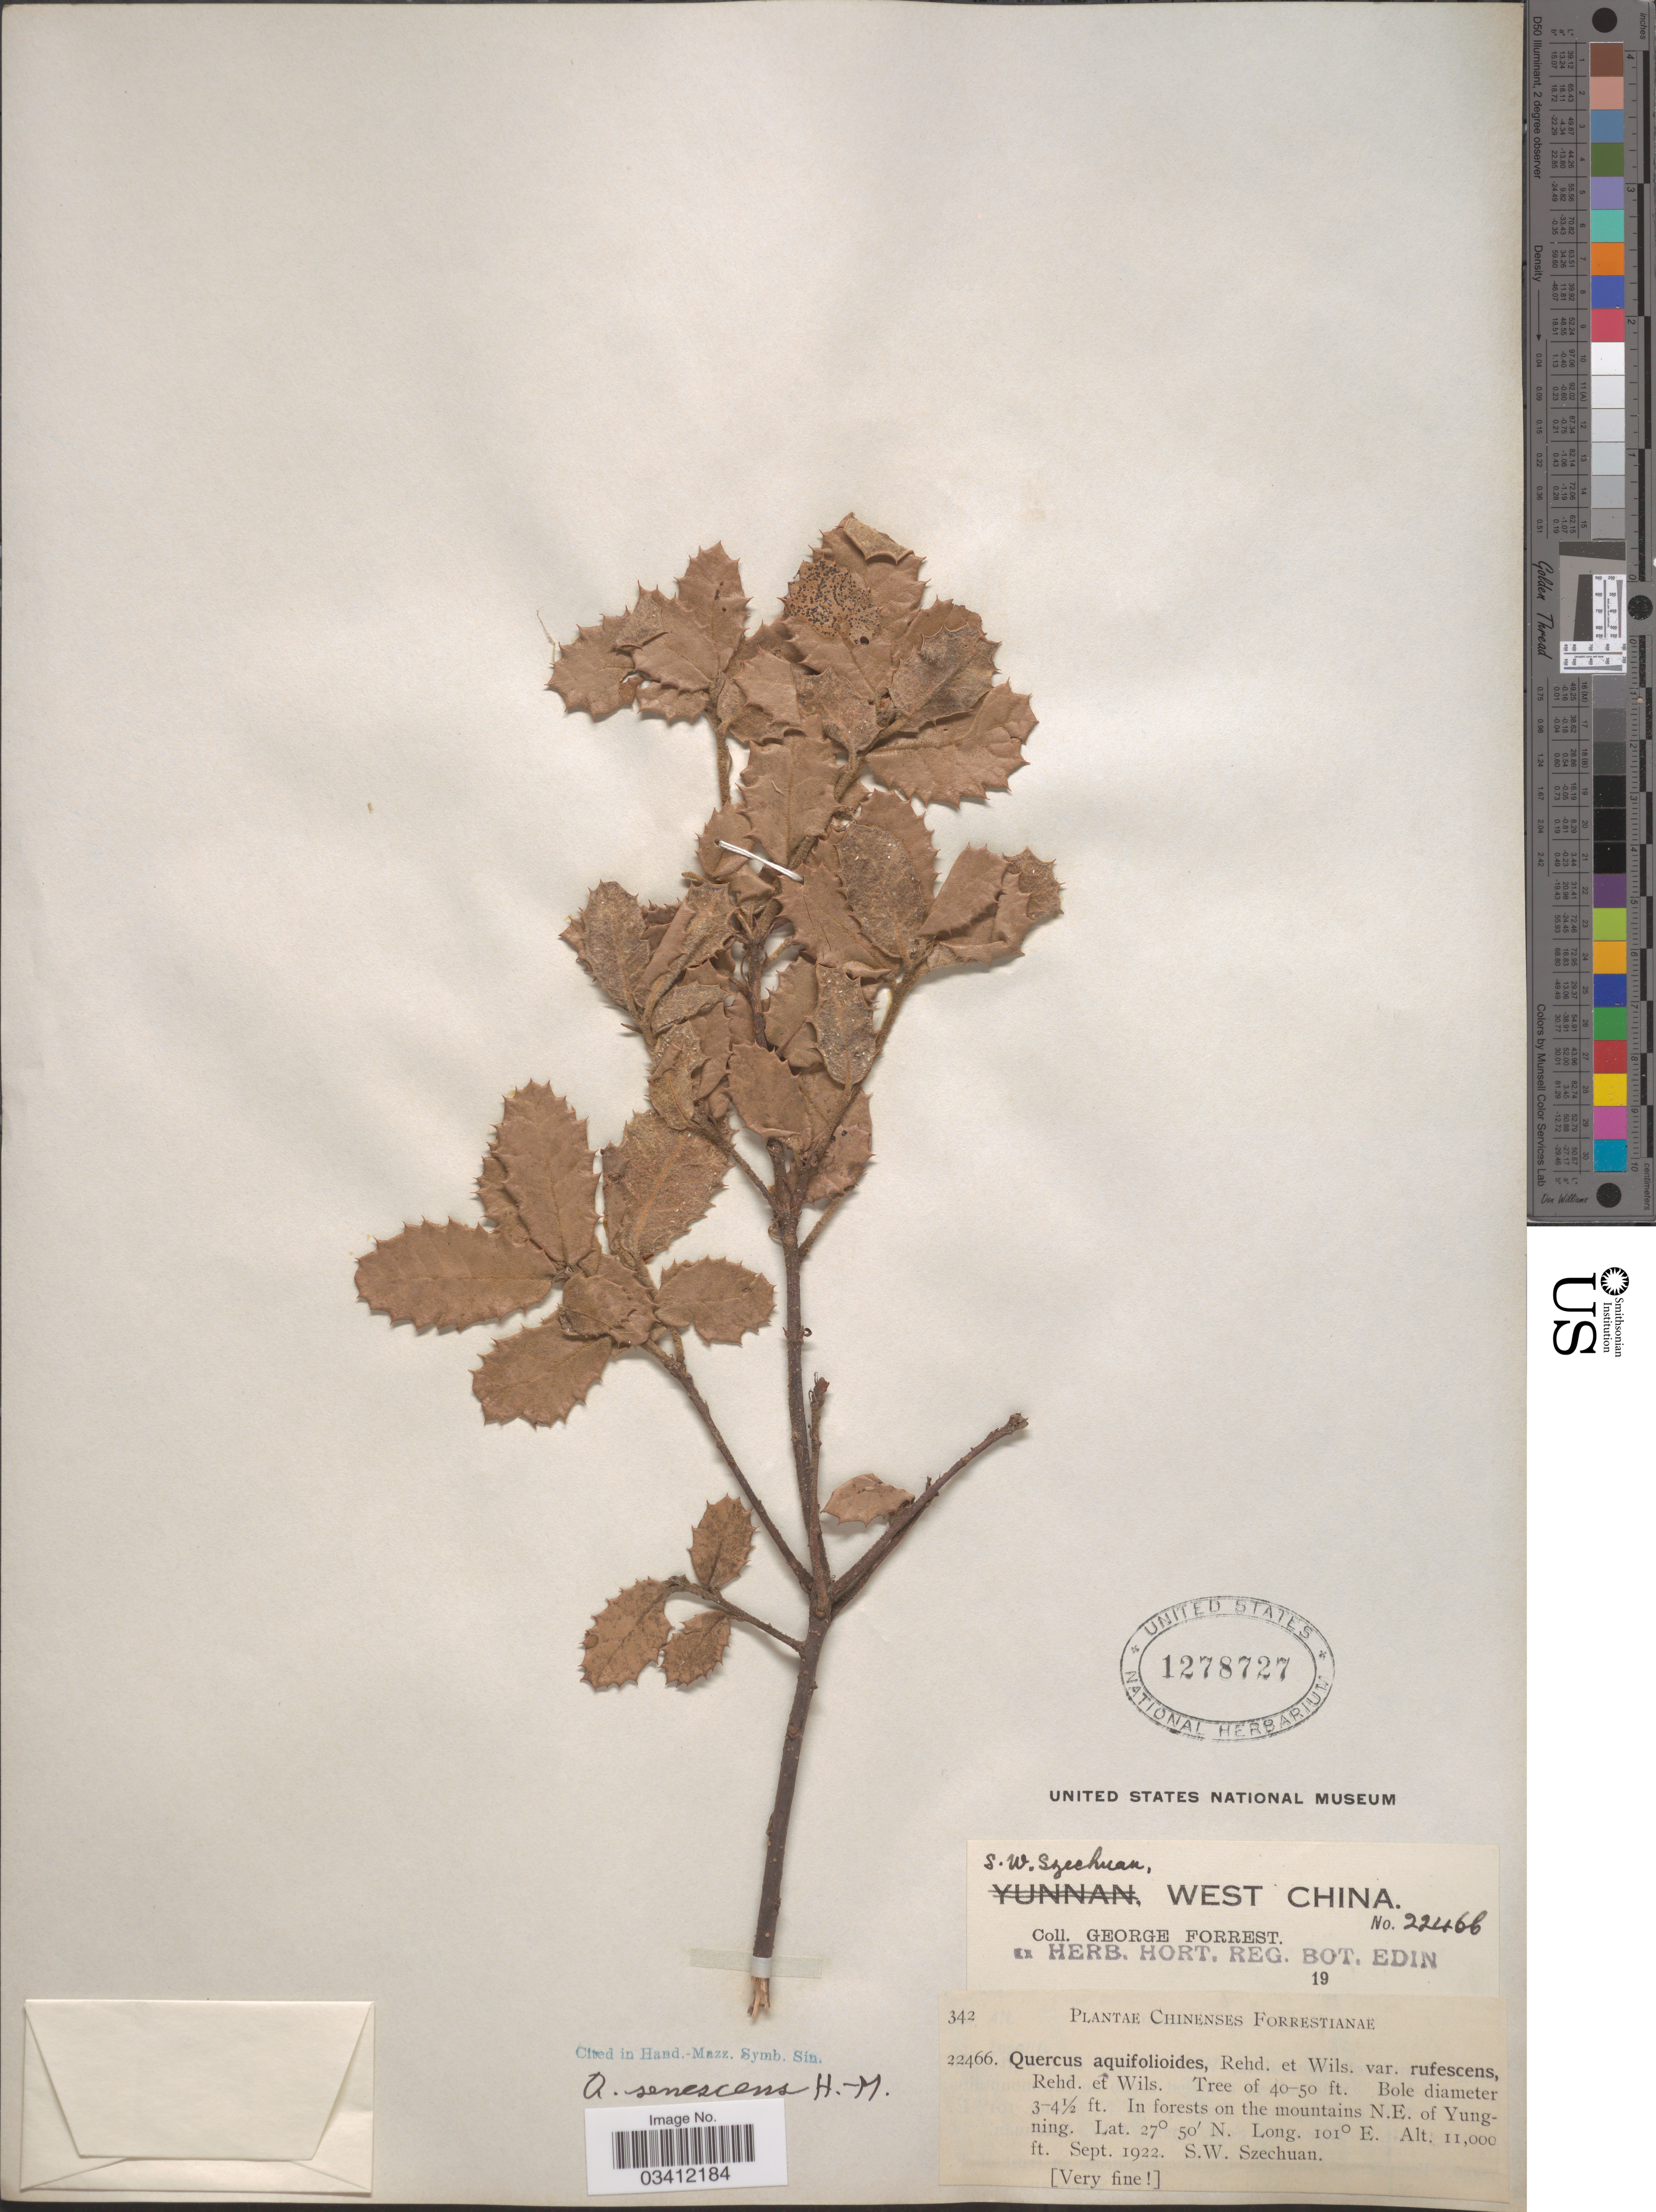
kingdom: Plantae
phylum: Tracheophyta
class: Magnoliopsida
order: Fagales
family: Fagaceae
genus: Quercus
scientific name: Quercus senescens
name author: Hand.-Mazz.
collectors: G. Forrest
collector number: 22466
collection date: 1922-09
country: China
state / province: Sichuan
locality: S.W. Szechuan, West China. In forests on the mountains N.E. of Yungning.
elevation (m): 3353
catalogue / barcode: US 1278727